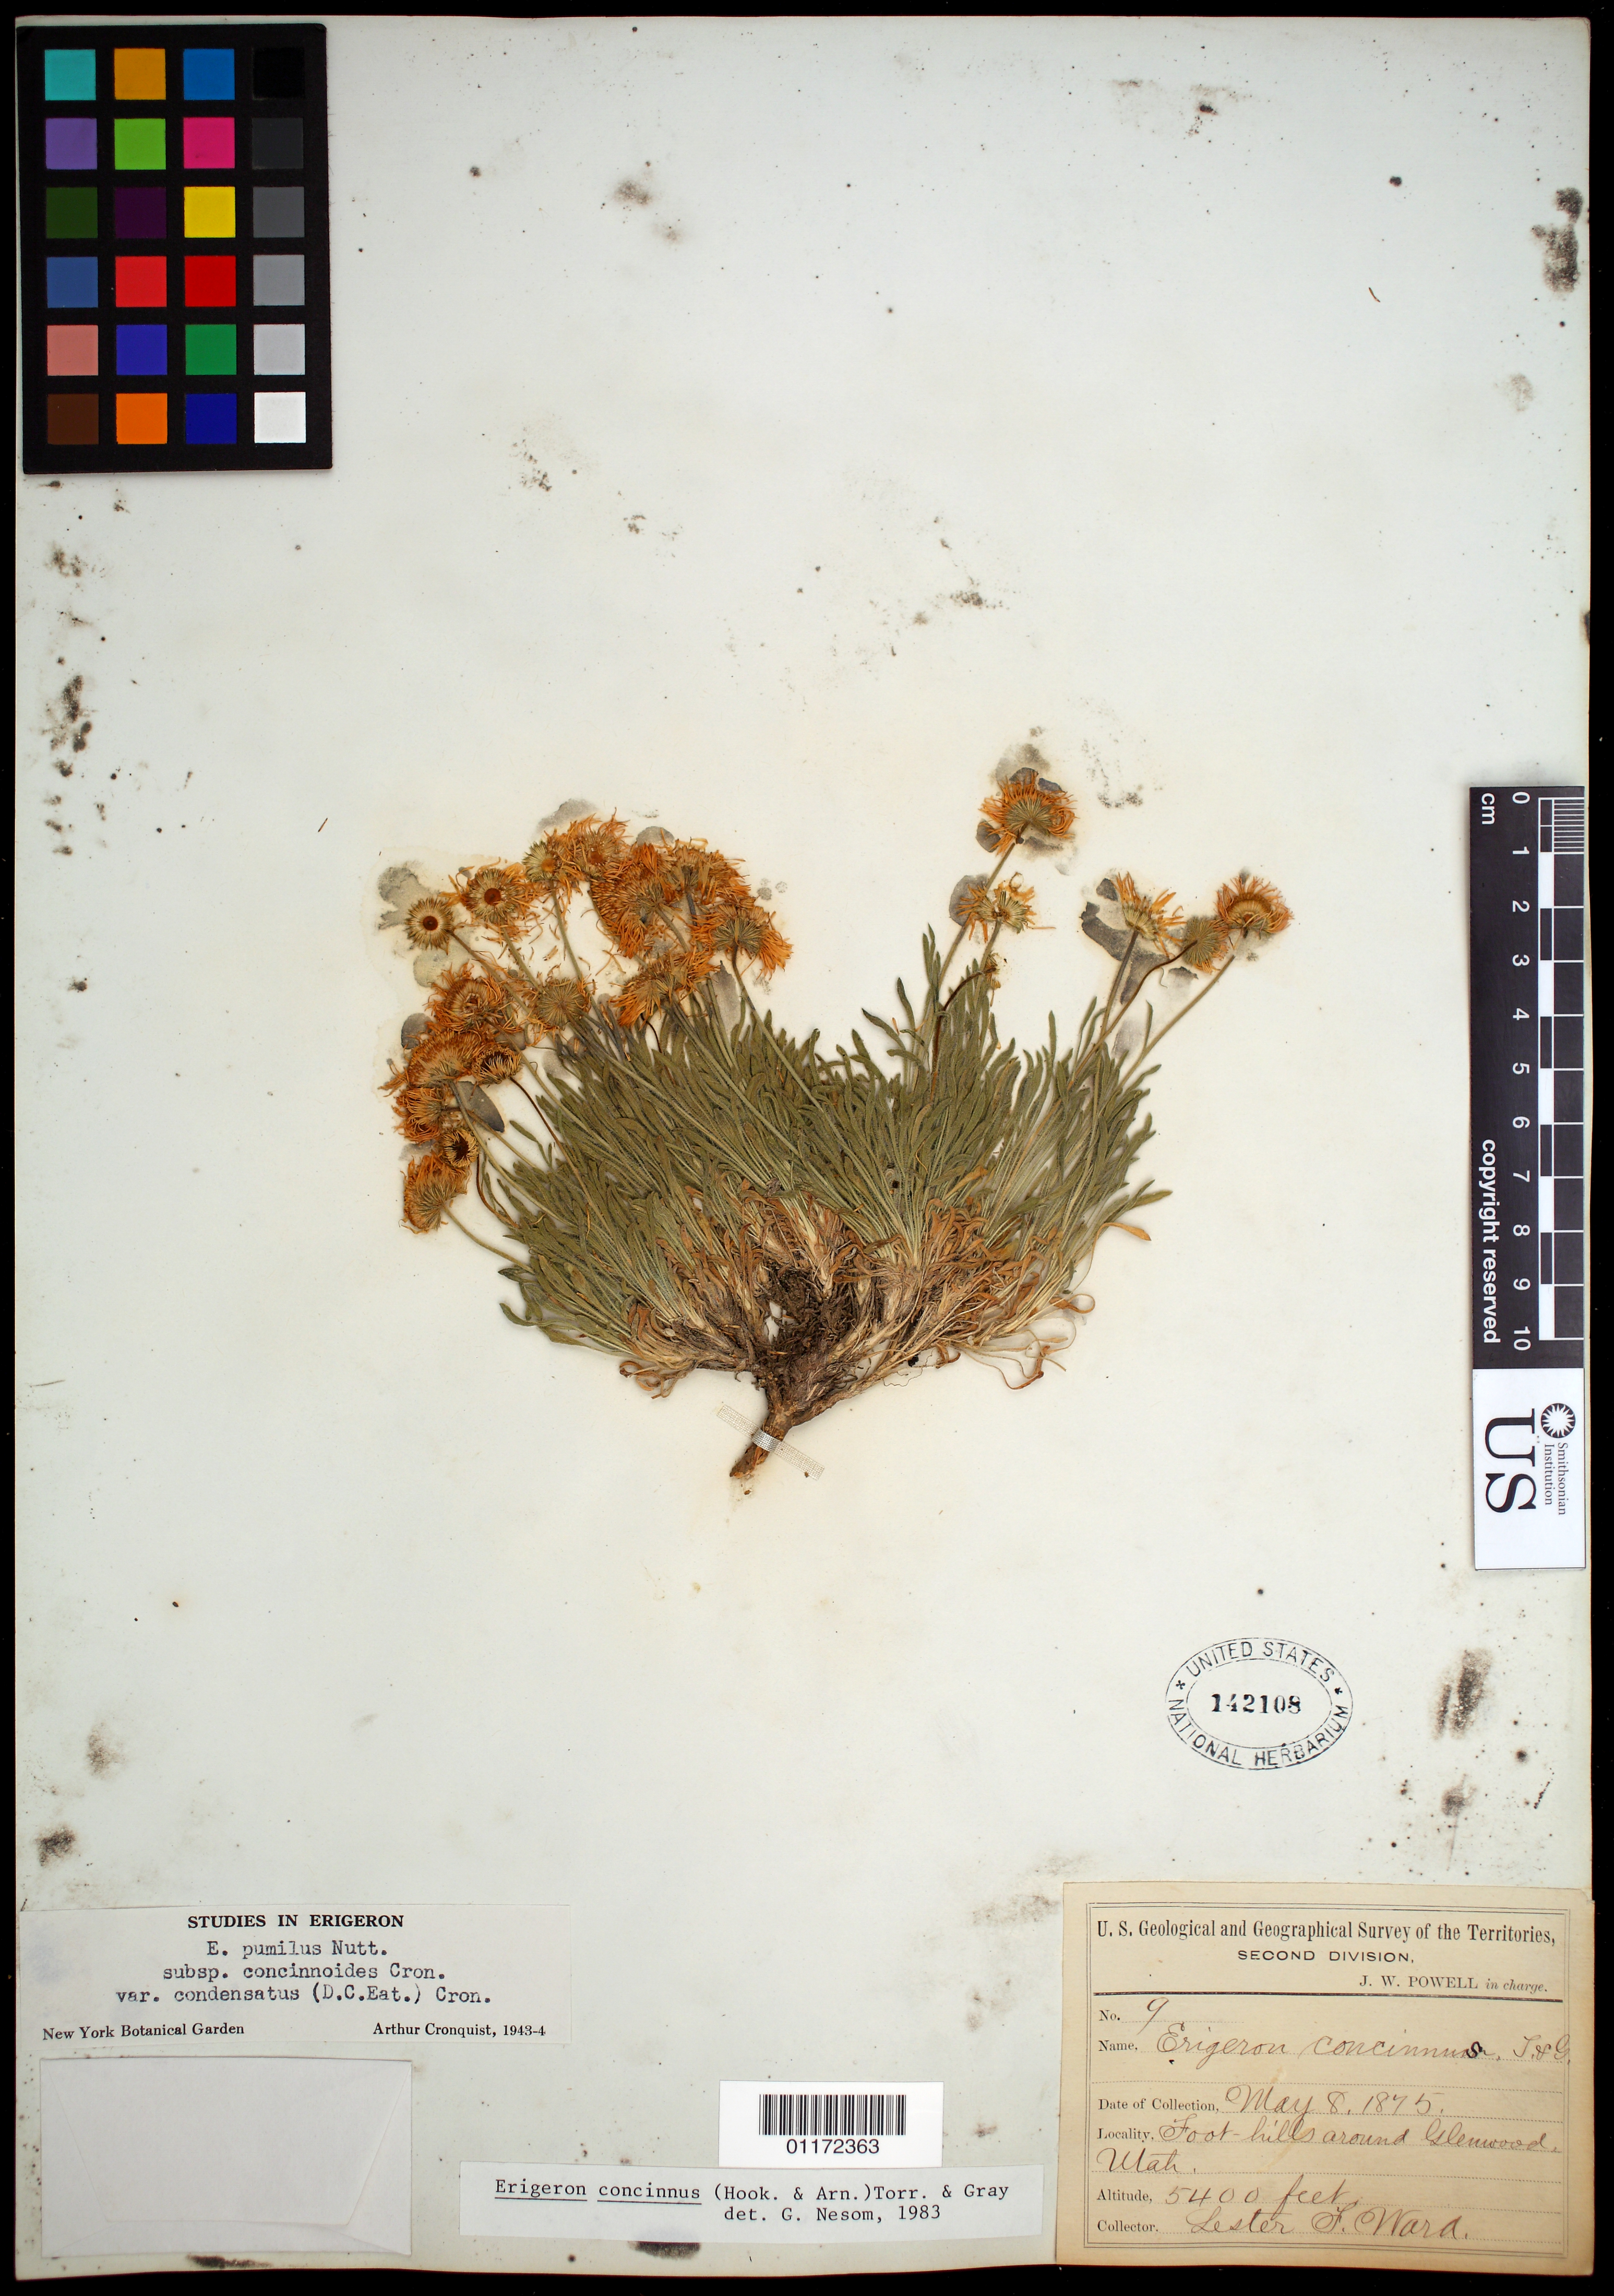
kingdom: Plantae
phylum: Tracheophyta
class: Magnoliopsida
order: Asterales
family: Asteraceae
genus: Erigeron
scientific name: Erigeron corymbosus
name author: Nutt.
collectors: L. F. Ward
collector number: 9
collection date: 1875-05-08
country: United States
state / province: Utah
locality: Near Glenwood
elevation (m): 1646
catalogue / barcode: US 142108